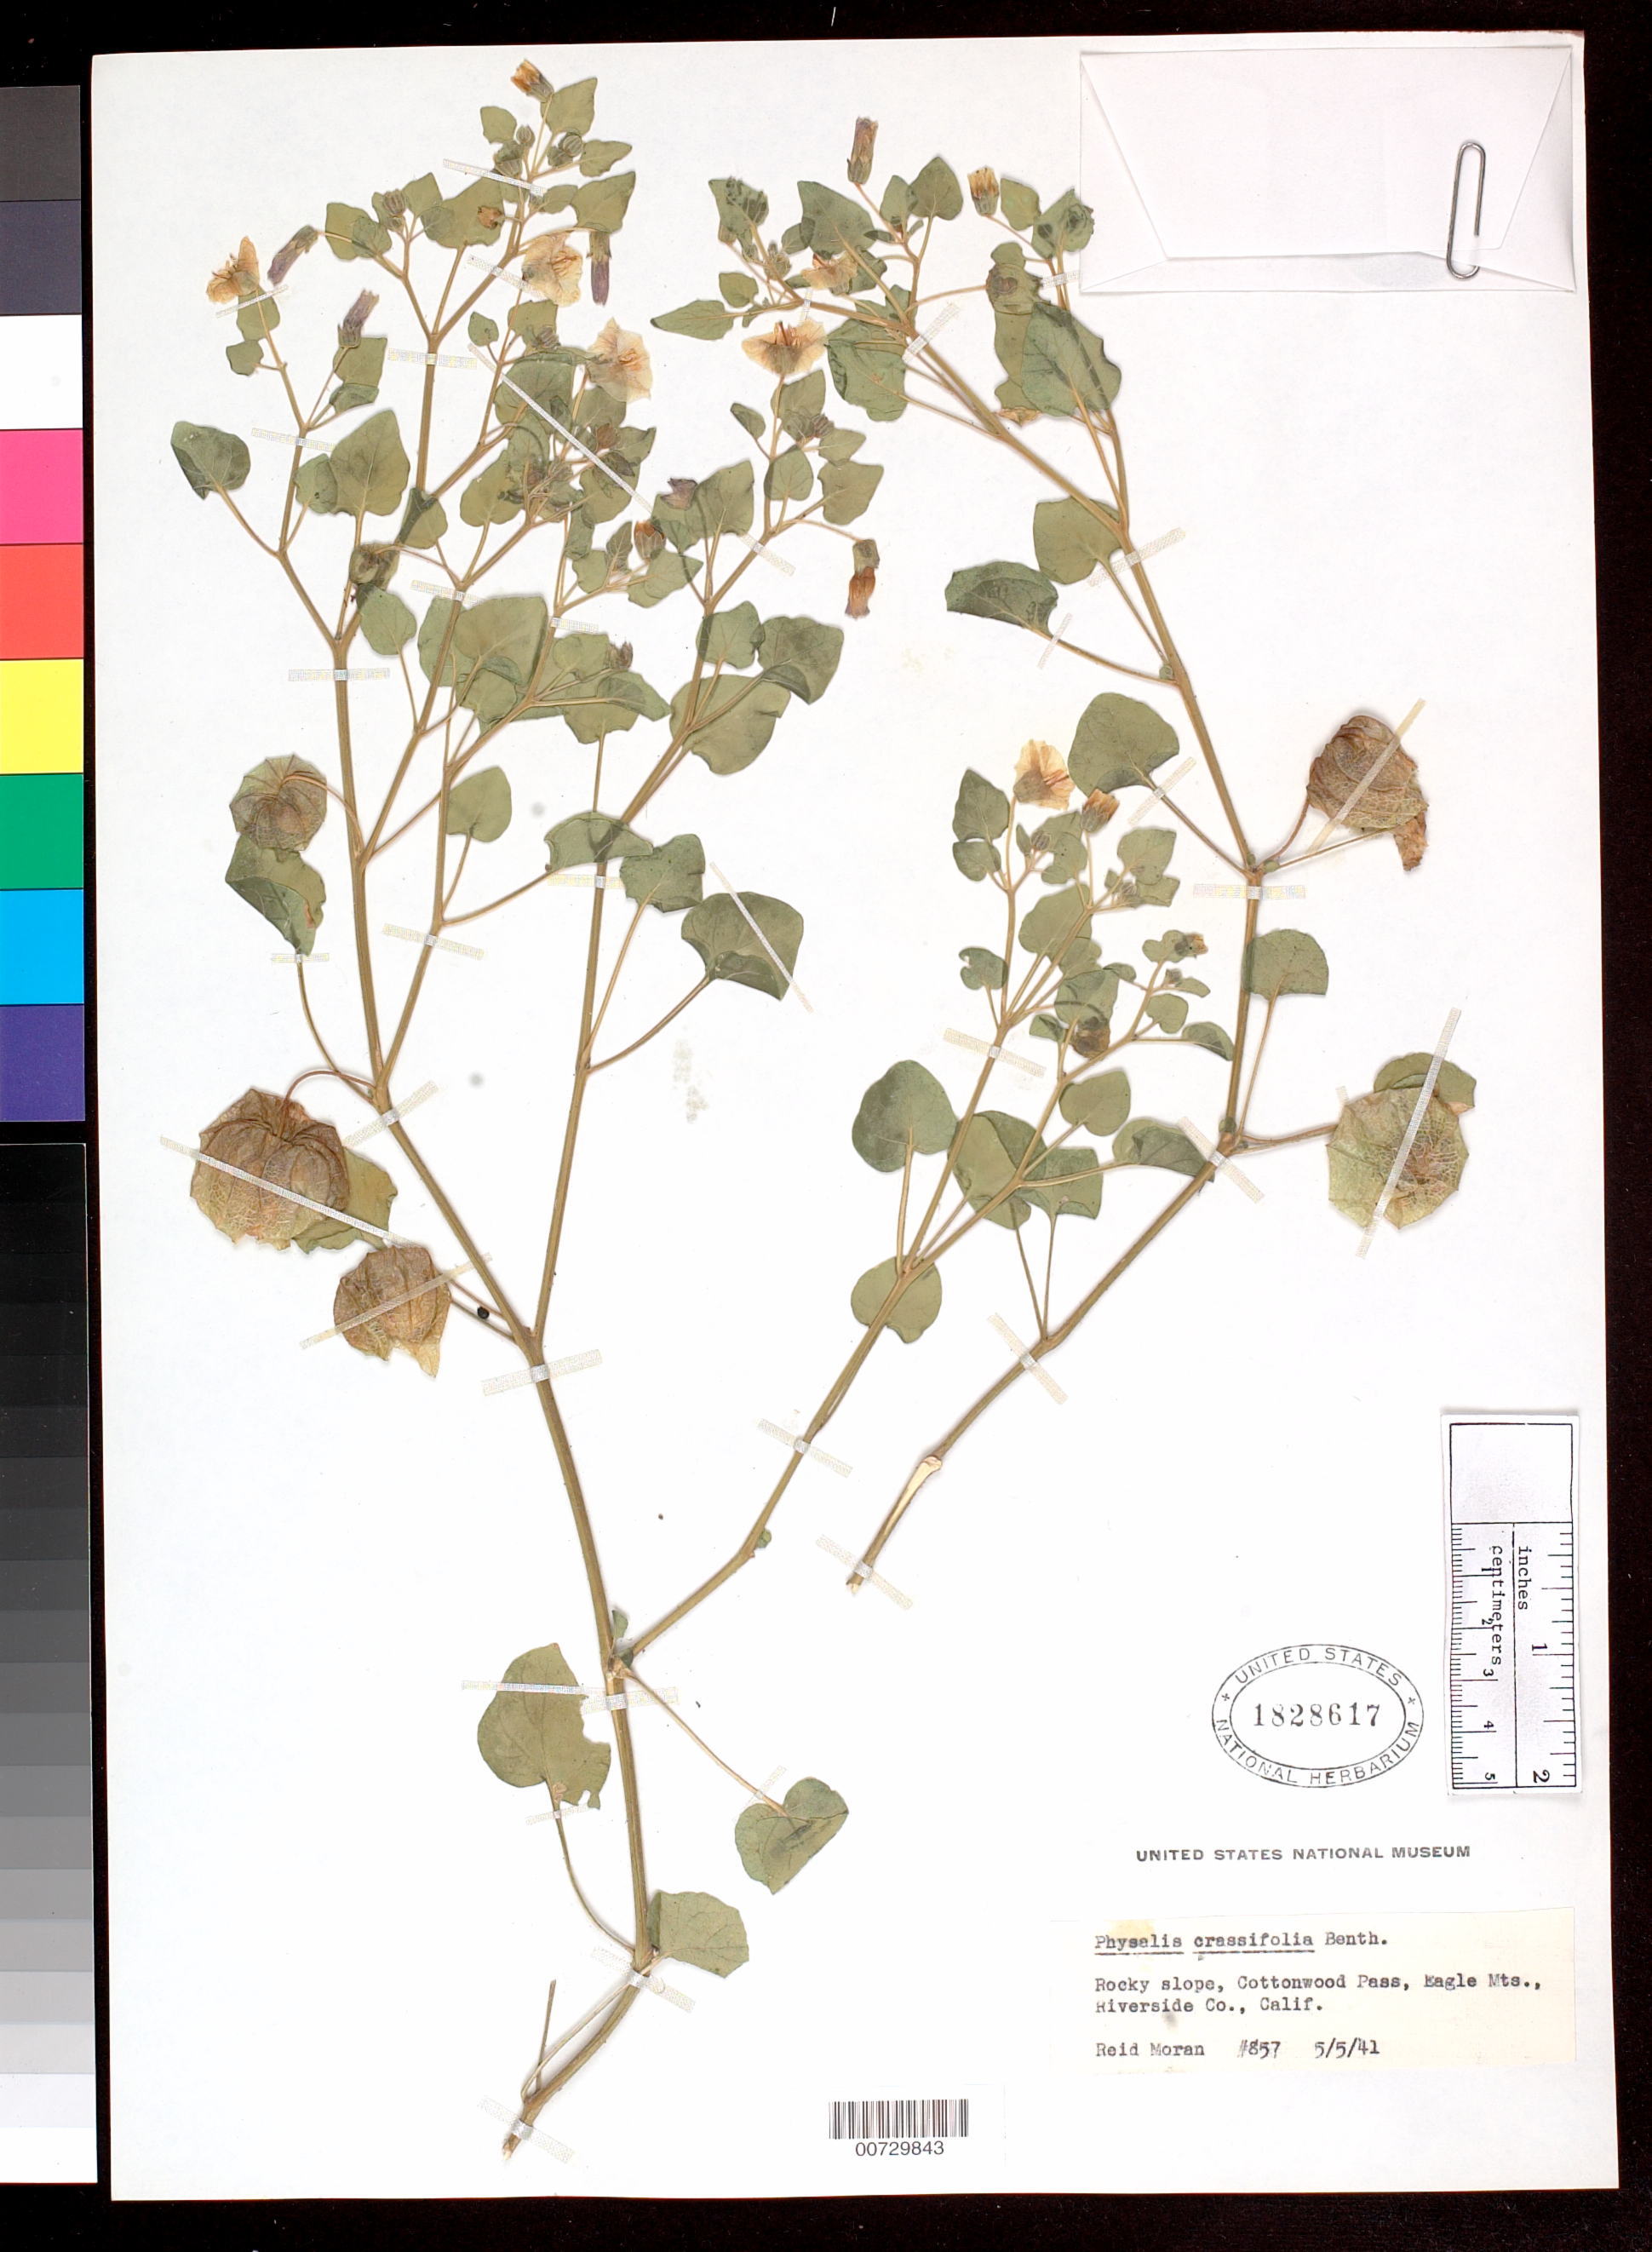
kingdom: Plantae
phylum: Tracheophyta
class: Magnoliopsida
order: Solanales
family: Solanaceae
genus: Physalis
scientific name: Physalis crassifolia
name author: Benth.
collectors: R. V. Moran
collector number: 857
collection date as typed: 05 May 1941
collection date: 1941-05-05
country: United States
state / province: California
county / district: Riverside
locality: Cottonwood Pass, Eagle Mts.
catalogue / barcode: US 1828617